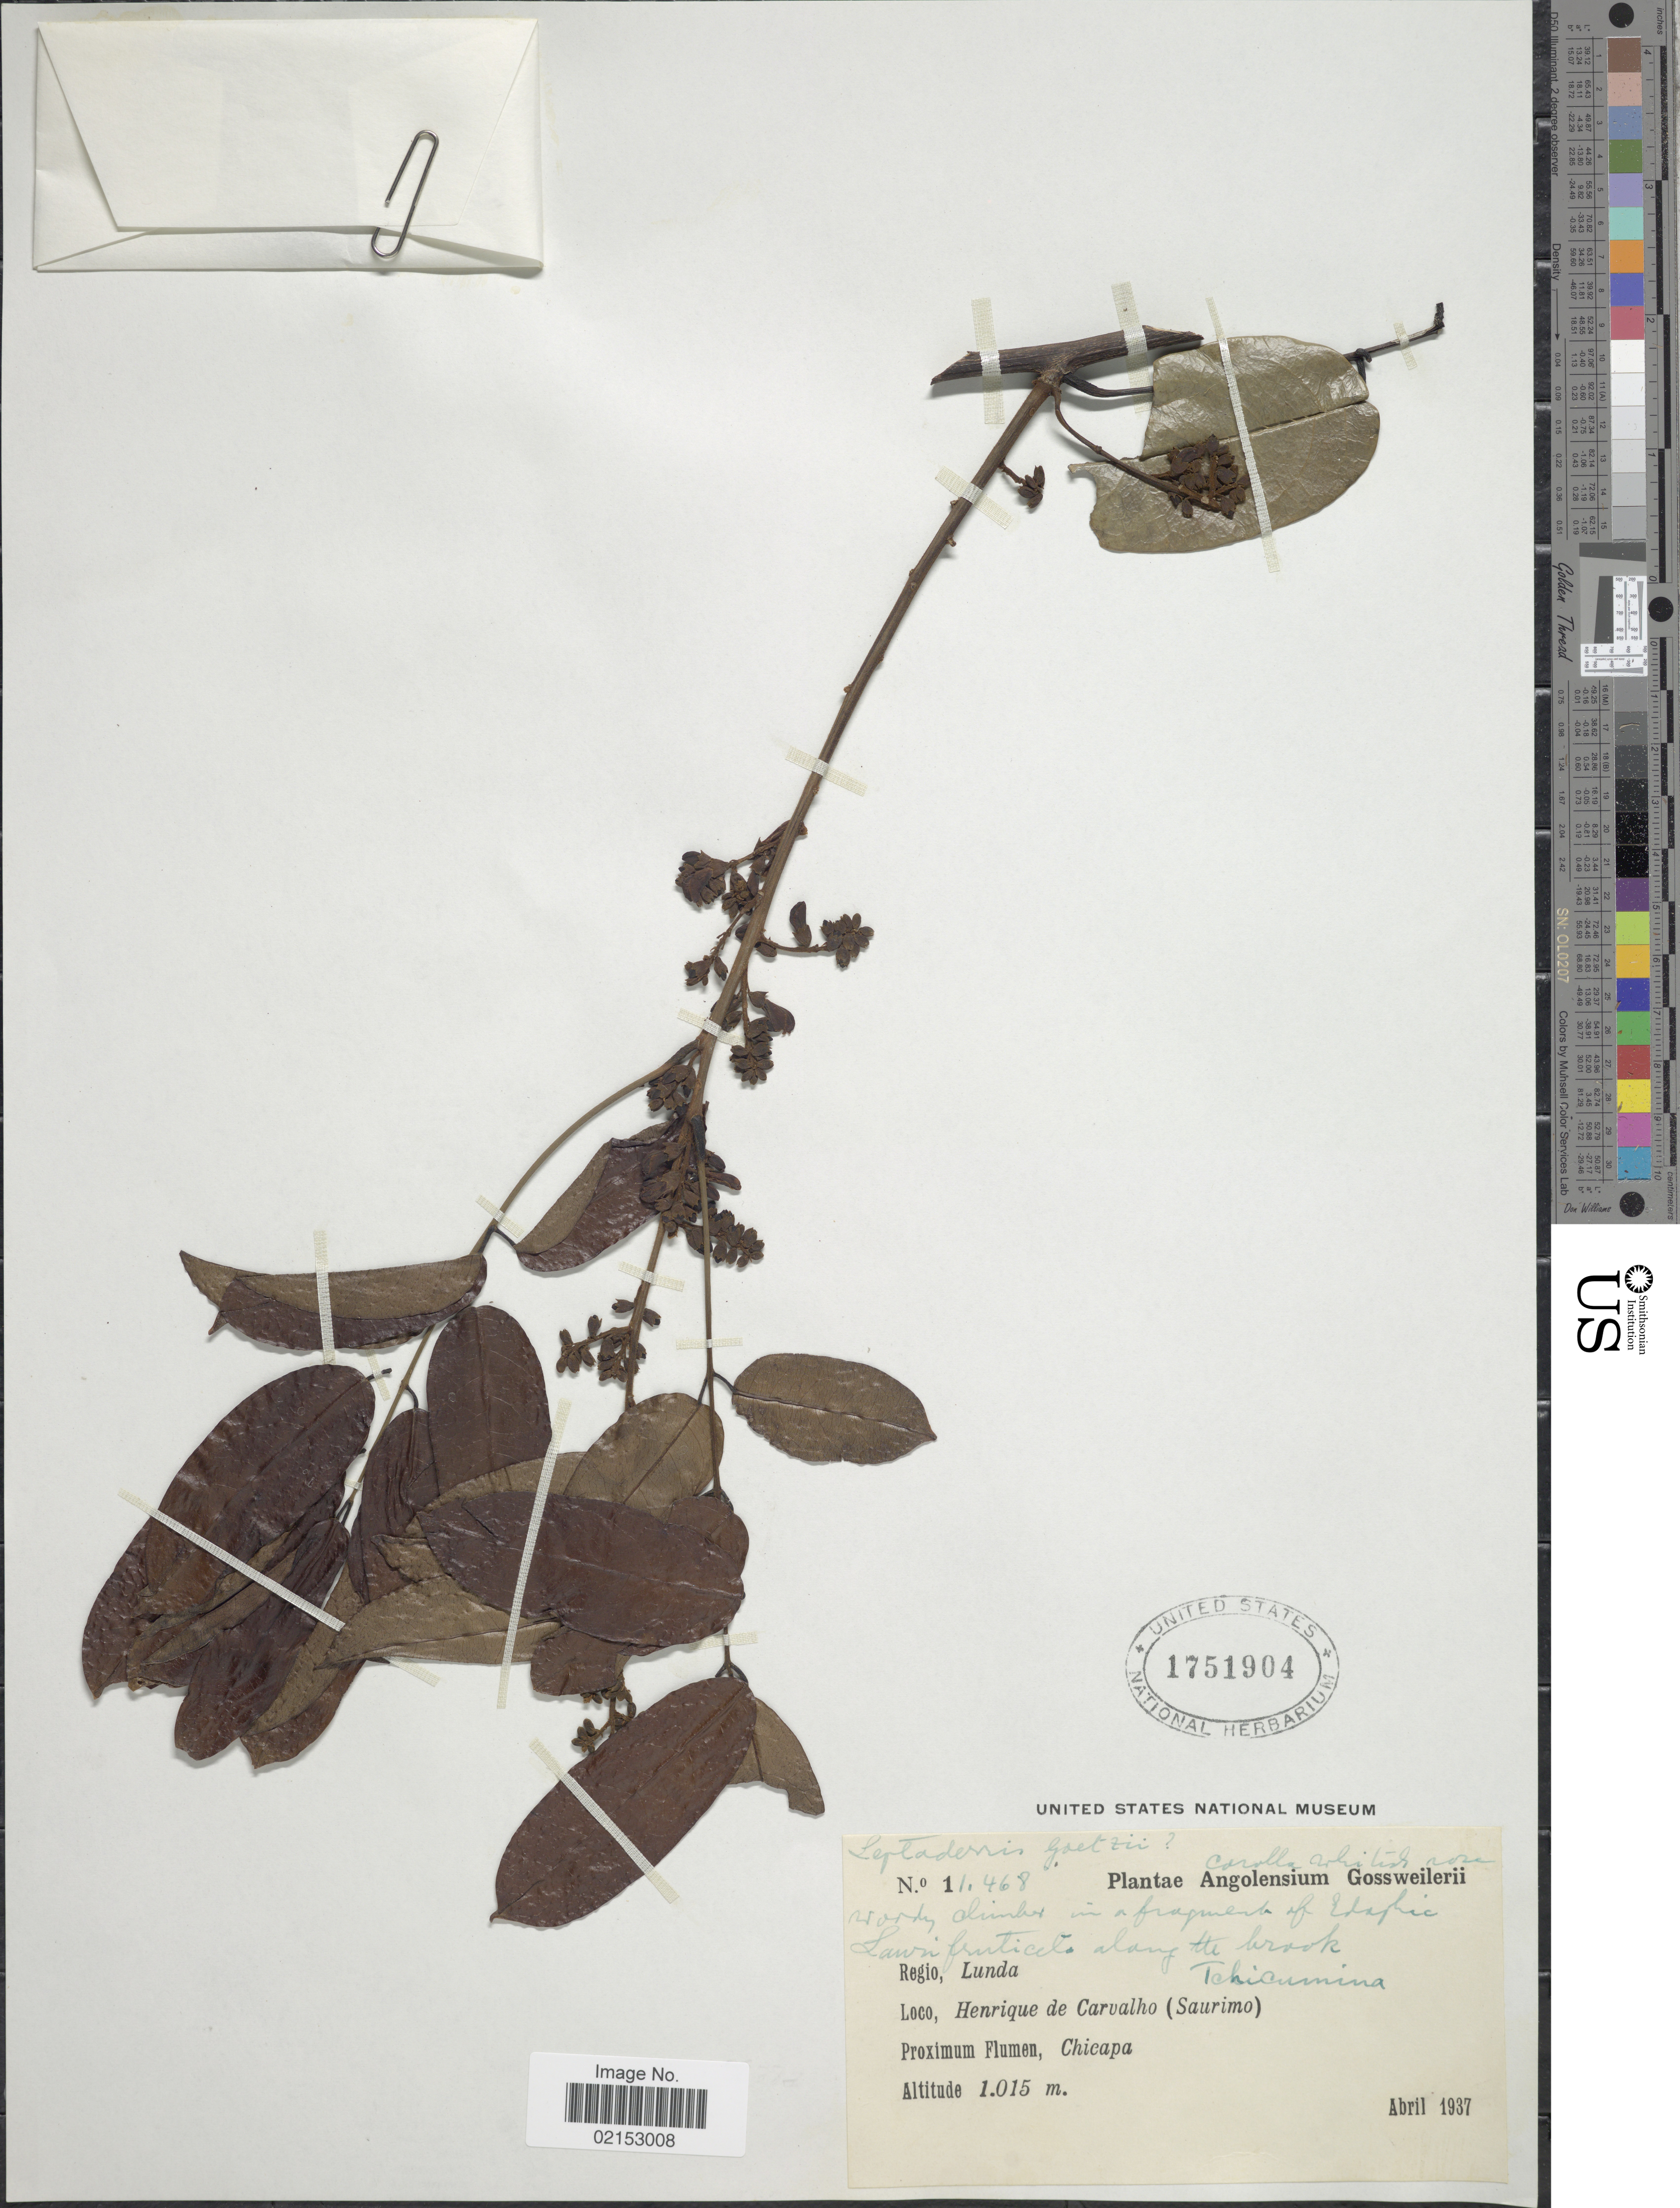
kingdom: Plantae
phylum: Tracheophyta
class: Magnoliopsida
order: Fabales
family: Fabaceae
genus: Leptoderris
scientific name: Leptoderris goetzei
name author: (Harms) Dunn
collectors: H. de Carvalho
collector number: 11468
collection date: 1937-04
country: Angola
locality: Regio, Lunda, Tchicumina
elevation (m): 1015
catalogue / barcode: US 1751904